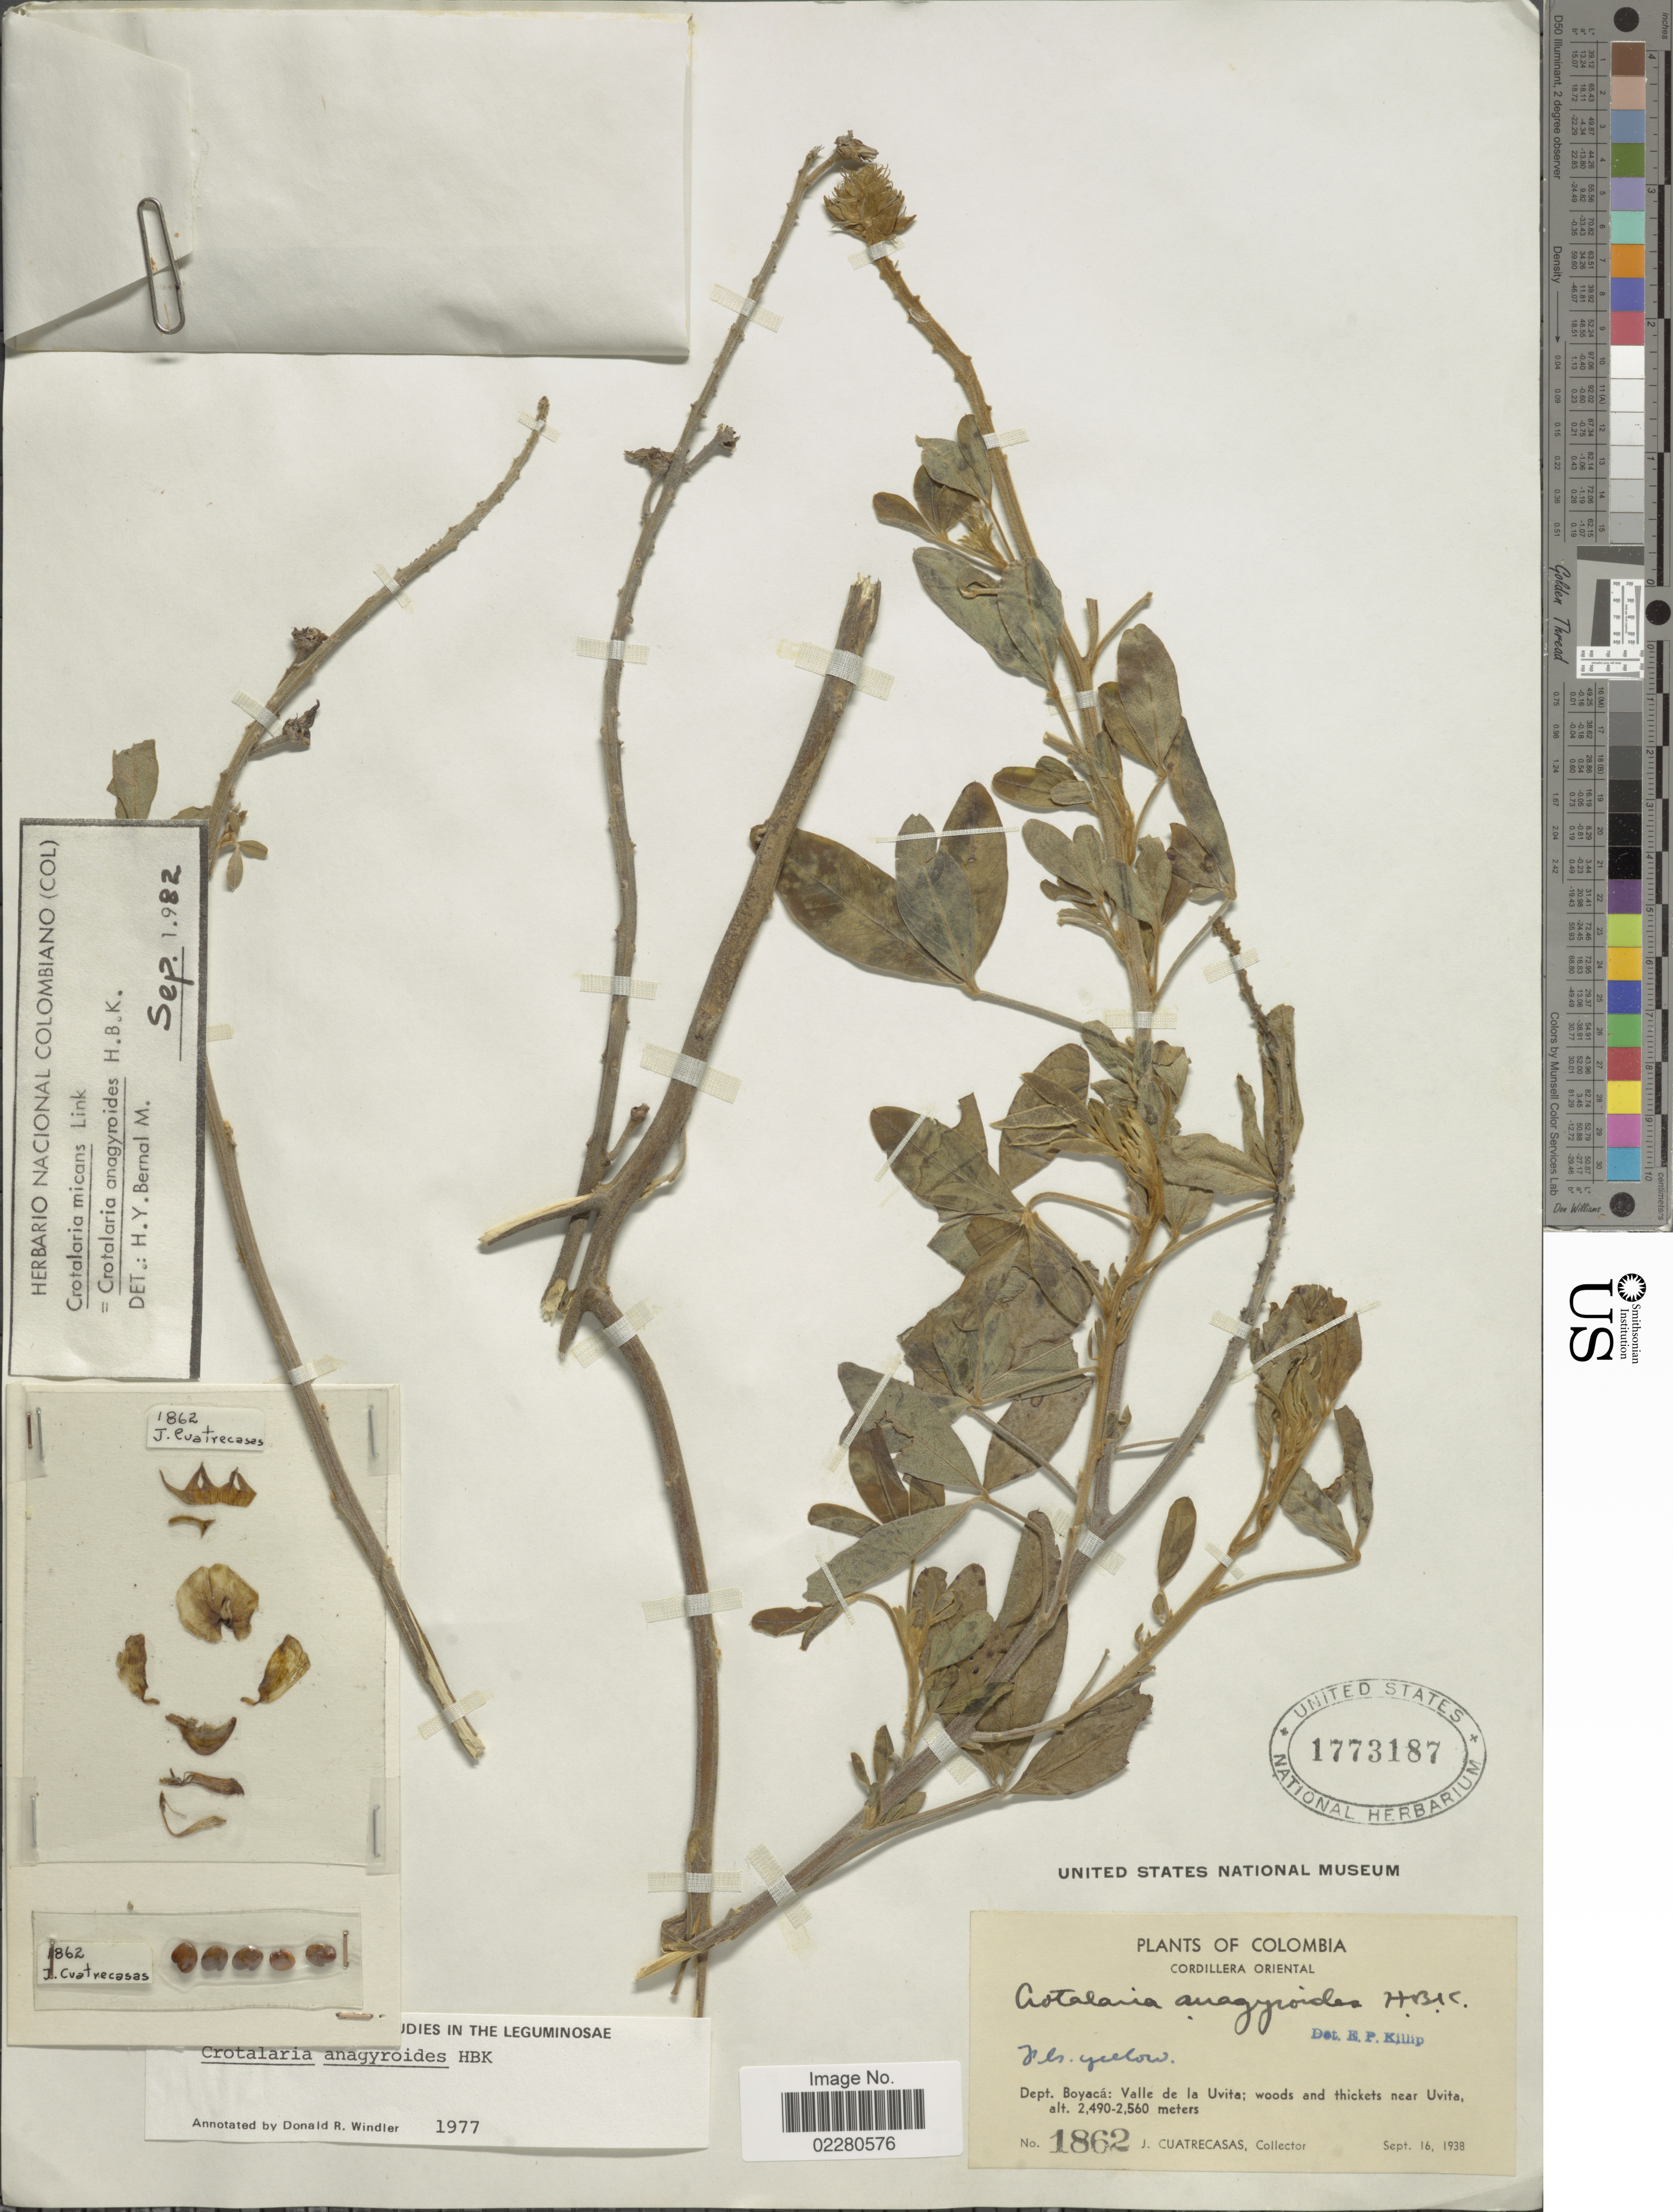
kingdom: Plantae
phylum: Tracheophyta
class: Magnoliopsida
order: Fabales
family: Fabaceae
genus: Crotalaria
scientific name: Crotalaria anagyroides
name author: Kunth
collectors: J. Cuatrecasas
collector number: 1862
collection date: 1938-09-16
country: Colombia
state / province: Boyacá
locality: Dept. Boyacá: Valle de la Uvita; woods and thickets near Uvita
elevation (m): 2490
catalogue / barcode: US 1773187